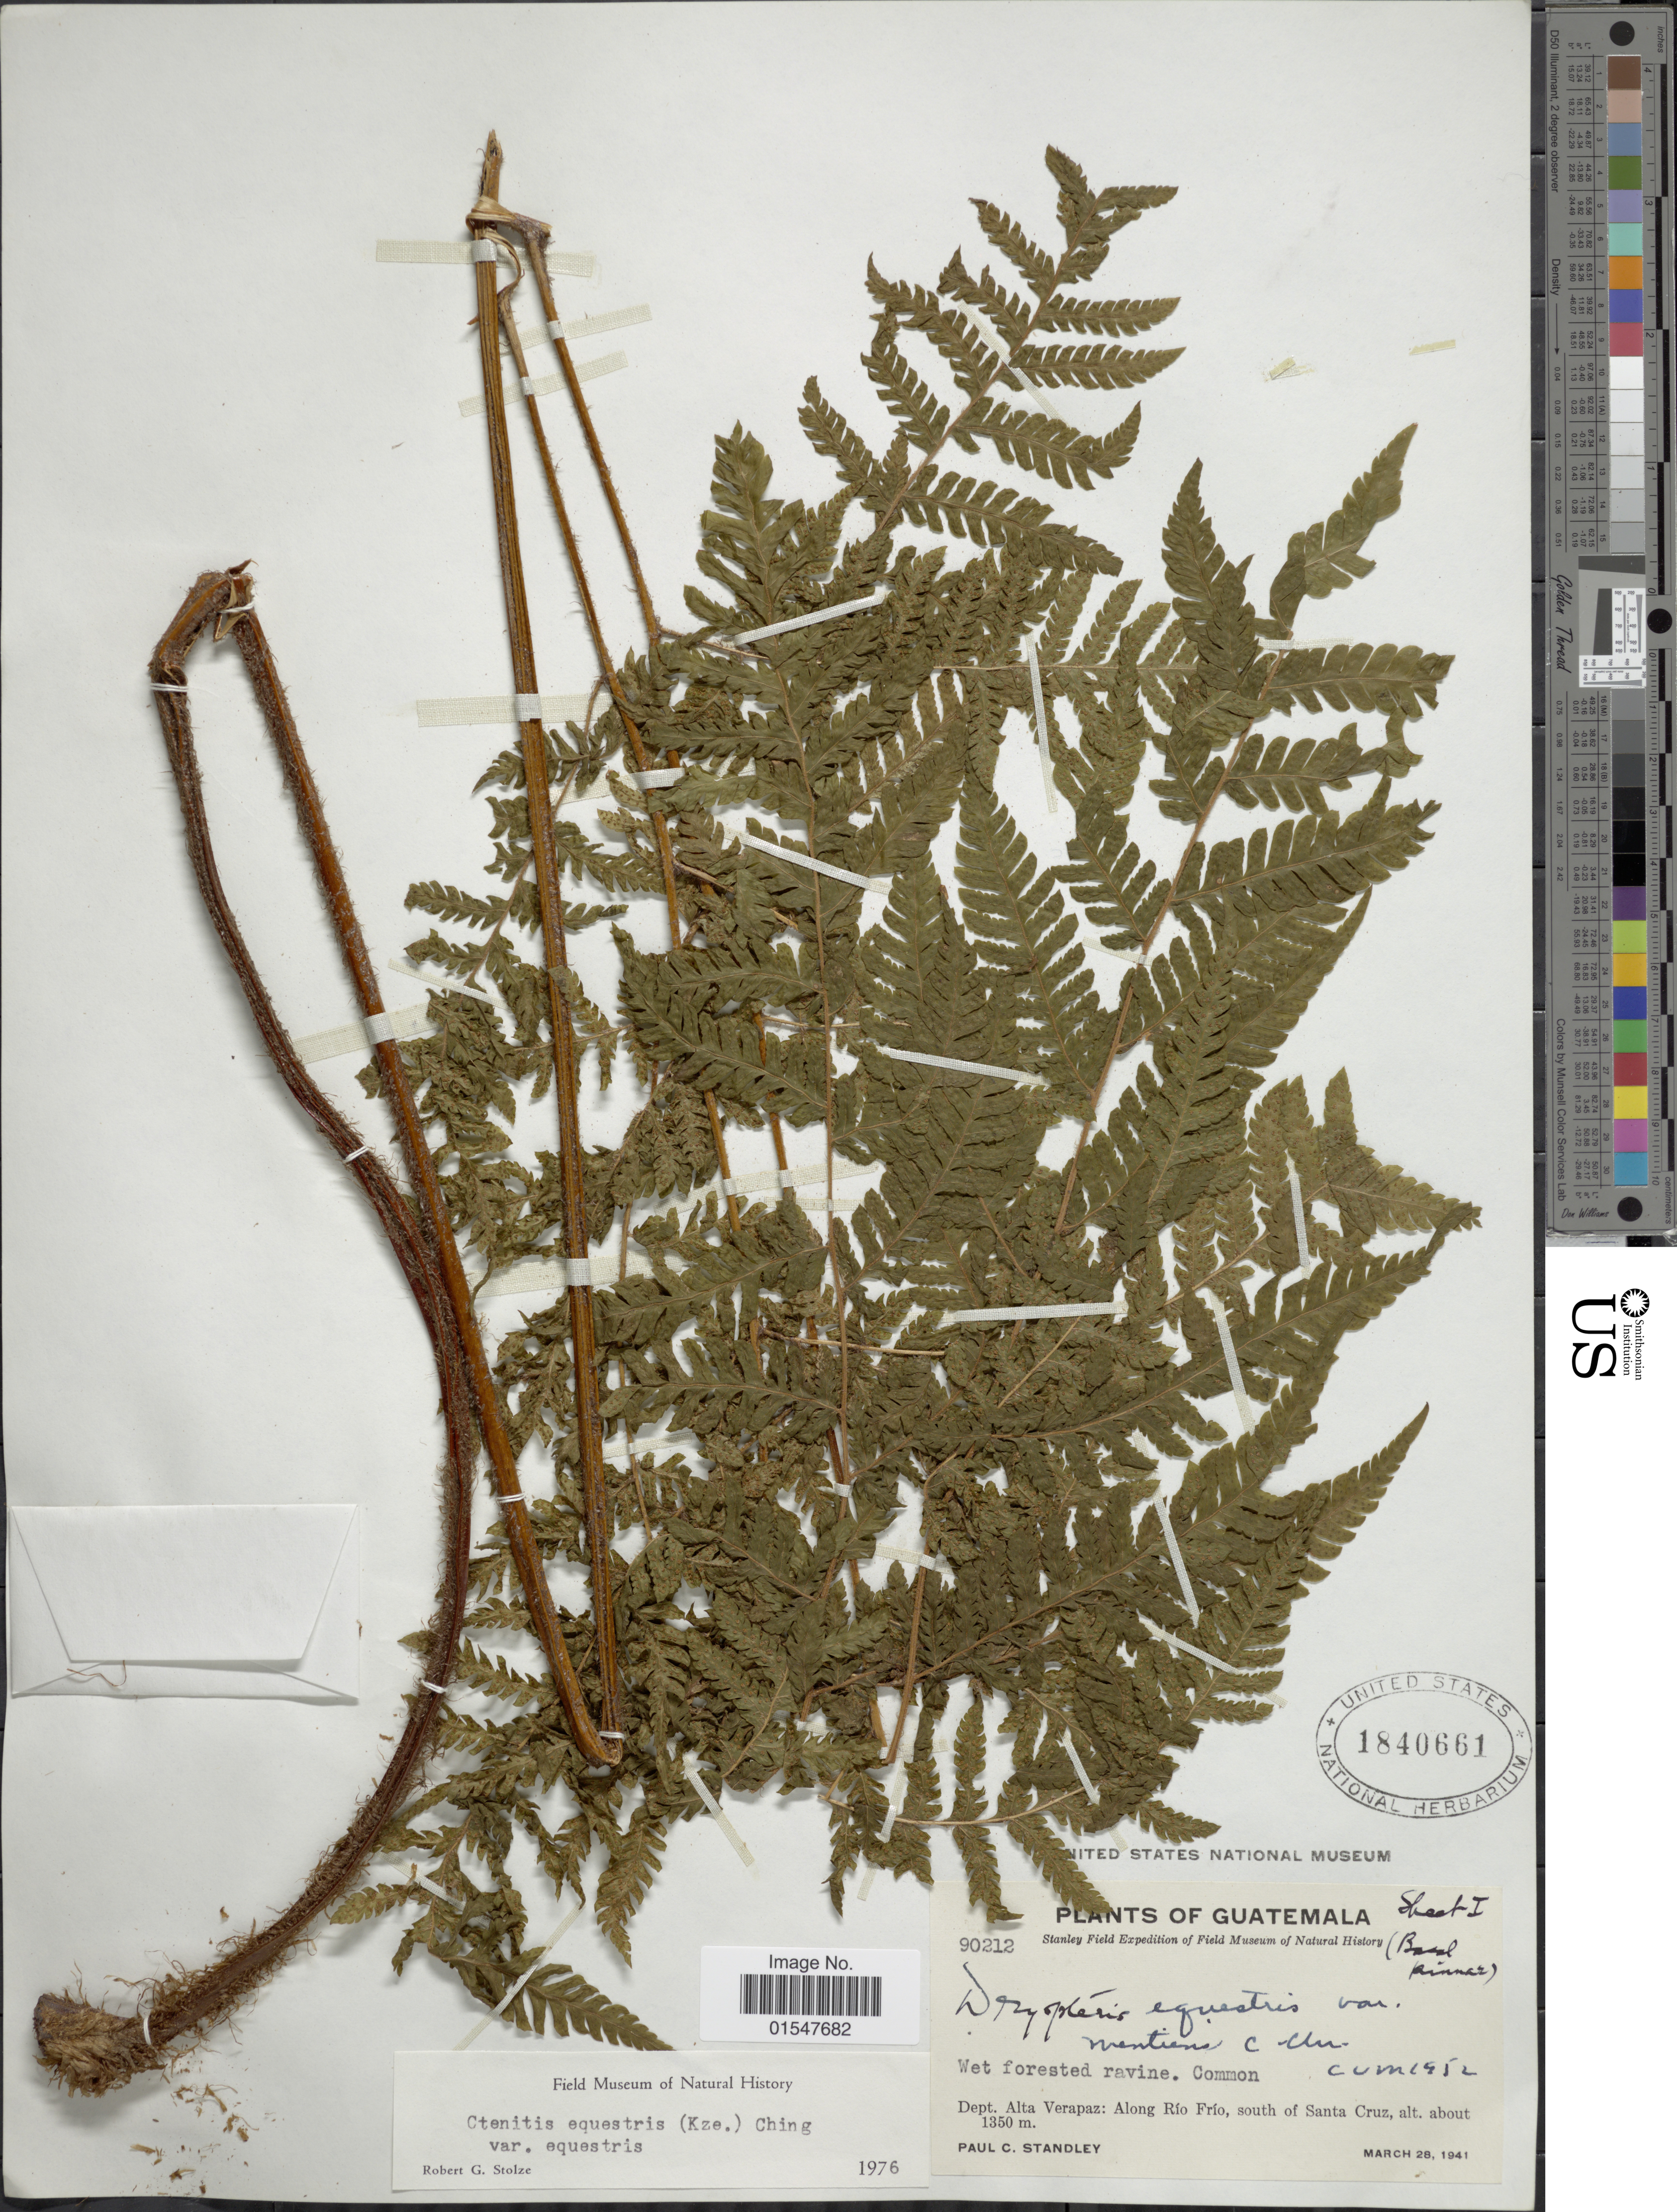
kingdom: Plantae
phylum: Tracheophyta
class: Polypodiopsida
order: Polypodiales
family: Dryopteridaceae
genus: Ctenitis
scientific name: Ctenitis equestris var. equestris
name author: (Kunze) Ching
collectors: P. C. Standley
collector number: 30212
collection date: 1941-03-28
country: Guatemala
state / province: Alta Verapaz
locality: Dept. Alta Verapaz: Along Rio Frio, south of Santa Cruz.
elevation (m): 1350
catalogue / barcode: US 1840661